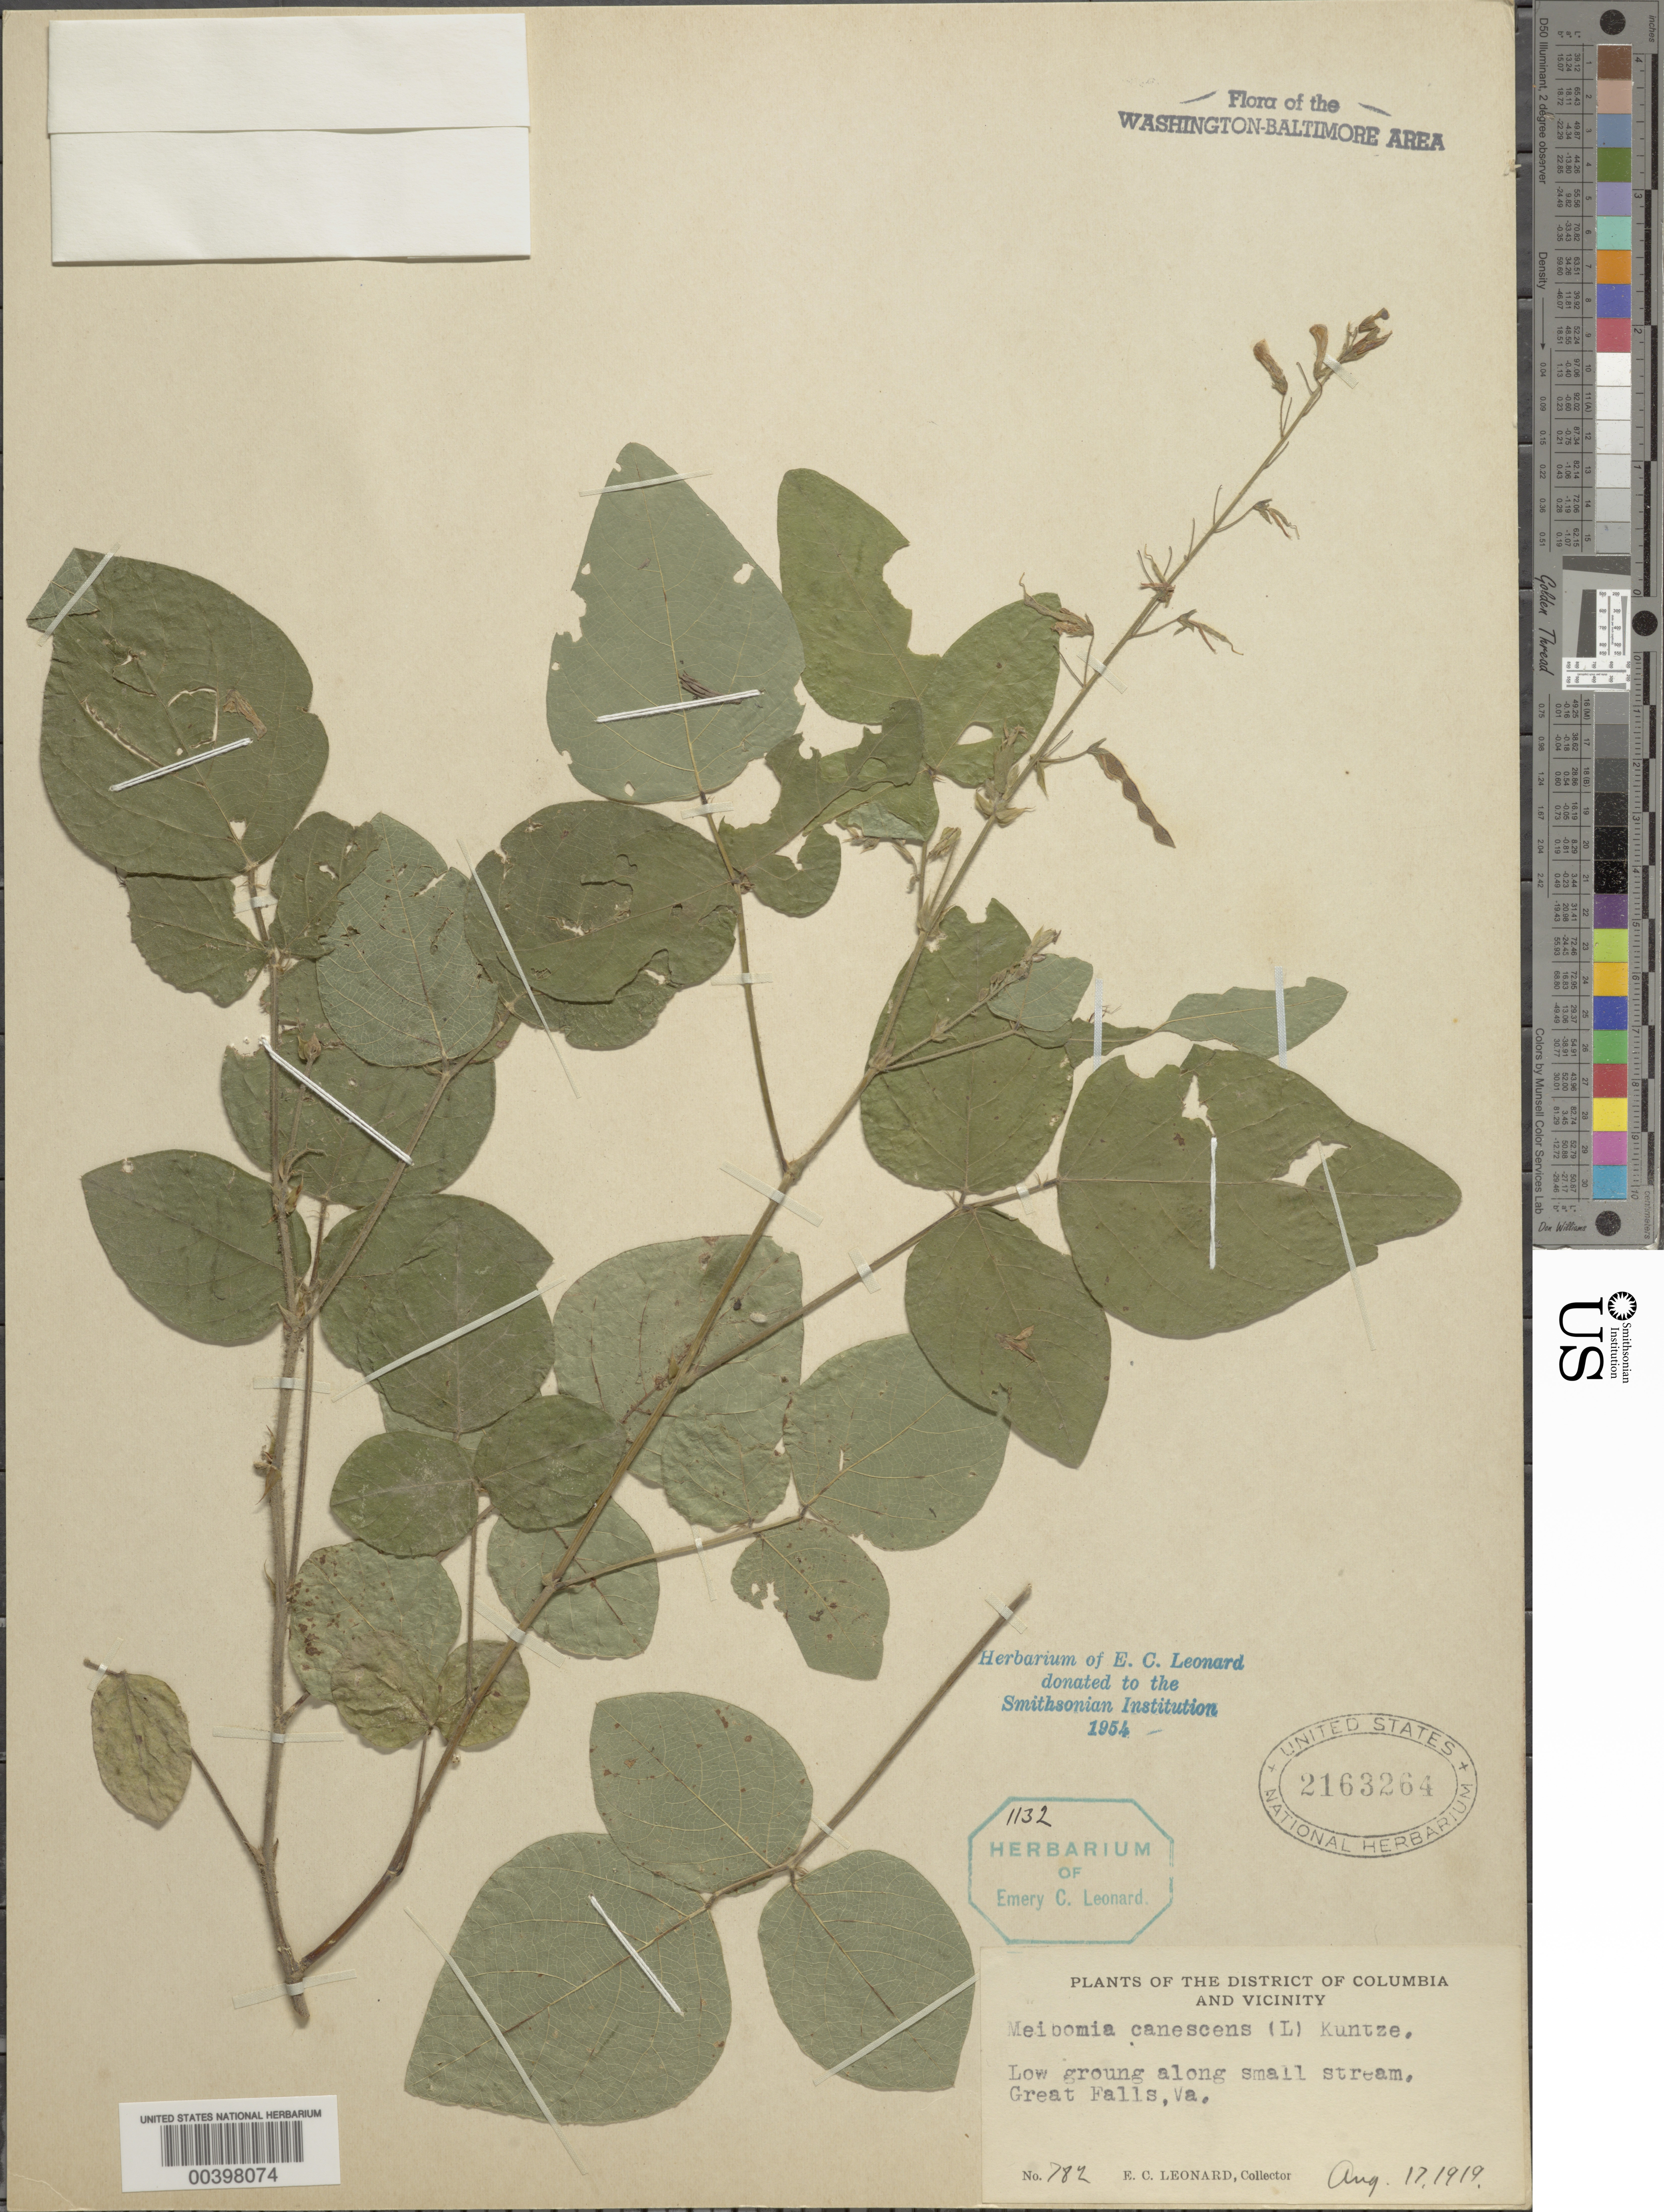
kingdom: Plantae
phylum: Tracheophyta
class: Magnoliopsida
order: Fabales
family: Fabaceae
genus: Desmodium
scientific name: Desmodium canescens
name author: (L.) DC.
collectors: E. C. Leonard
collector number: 782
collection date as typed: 17 Aug 1919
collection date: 1919-08-17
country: United States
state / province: Virginia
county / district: Fairfax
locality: Great Falls C. and O. Canal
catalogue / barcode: US 2163264